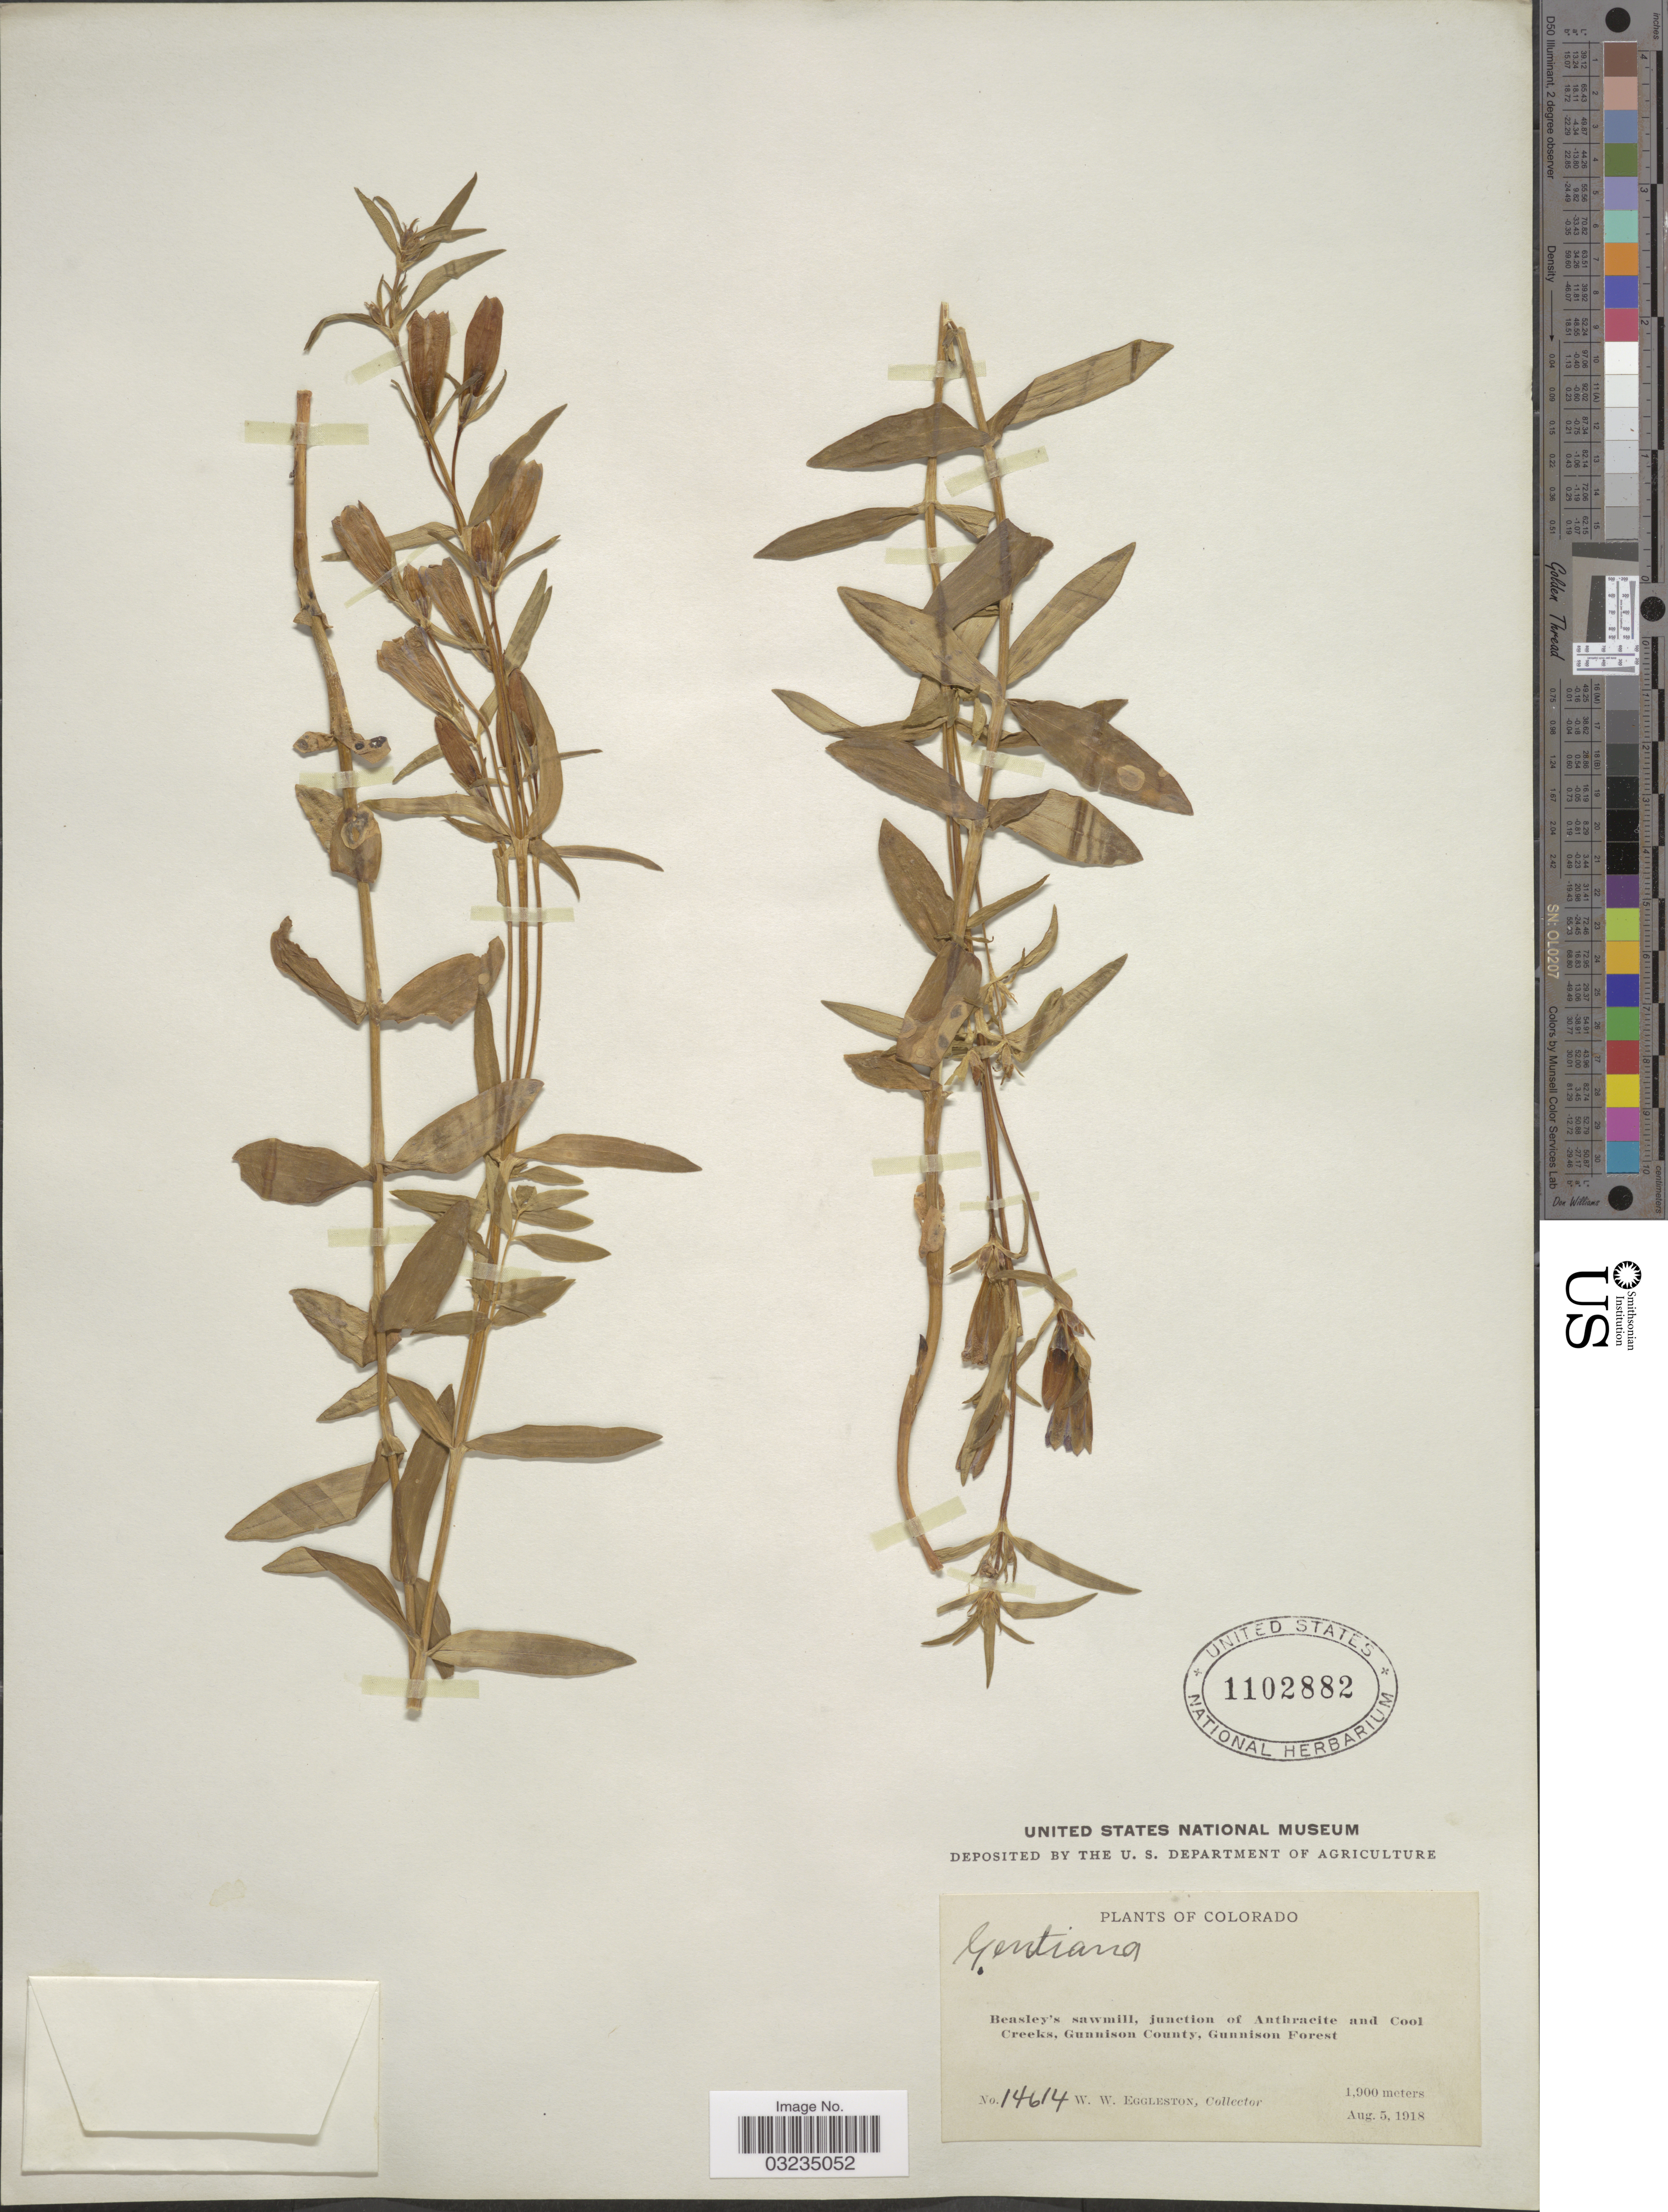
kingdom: Plantae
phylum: Tracheophyta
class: Magnoliopsida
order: Gentianales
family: Gentianaceae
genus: Gentiana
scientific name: Gentiana sp.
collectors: W. W. Eggleston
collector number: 14614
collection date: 1918-08-05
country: United States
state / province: Colorado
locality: Beasley's sawmill, junction of Anthracite and Cool Creeks, Gunnison County, Gunnison Forest.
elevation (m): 1900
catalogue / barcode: US 1102882